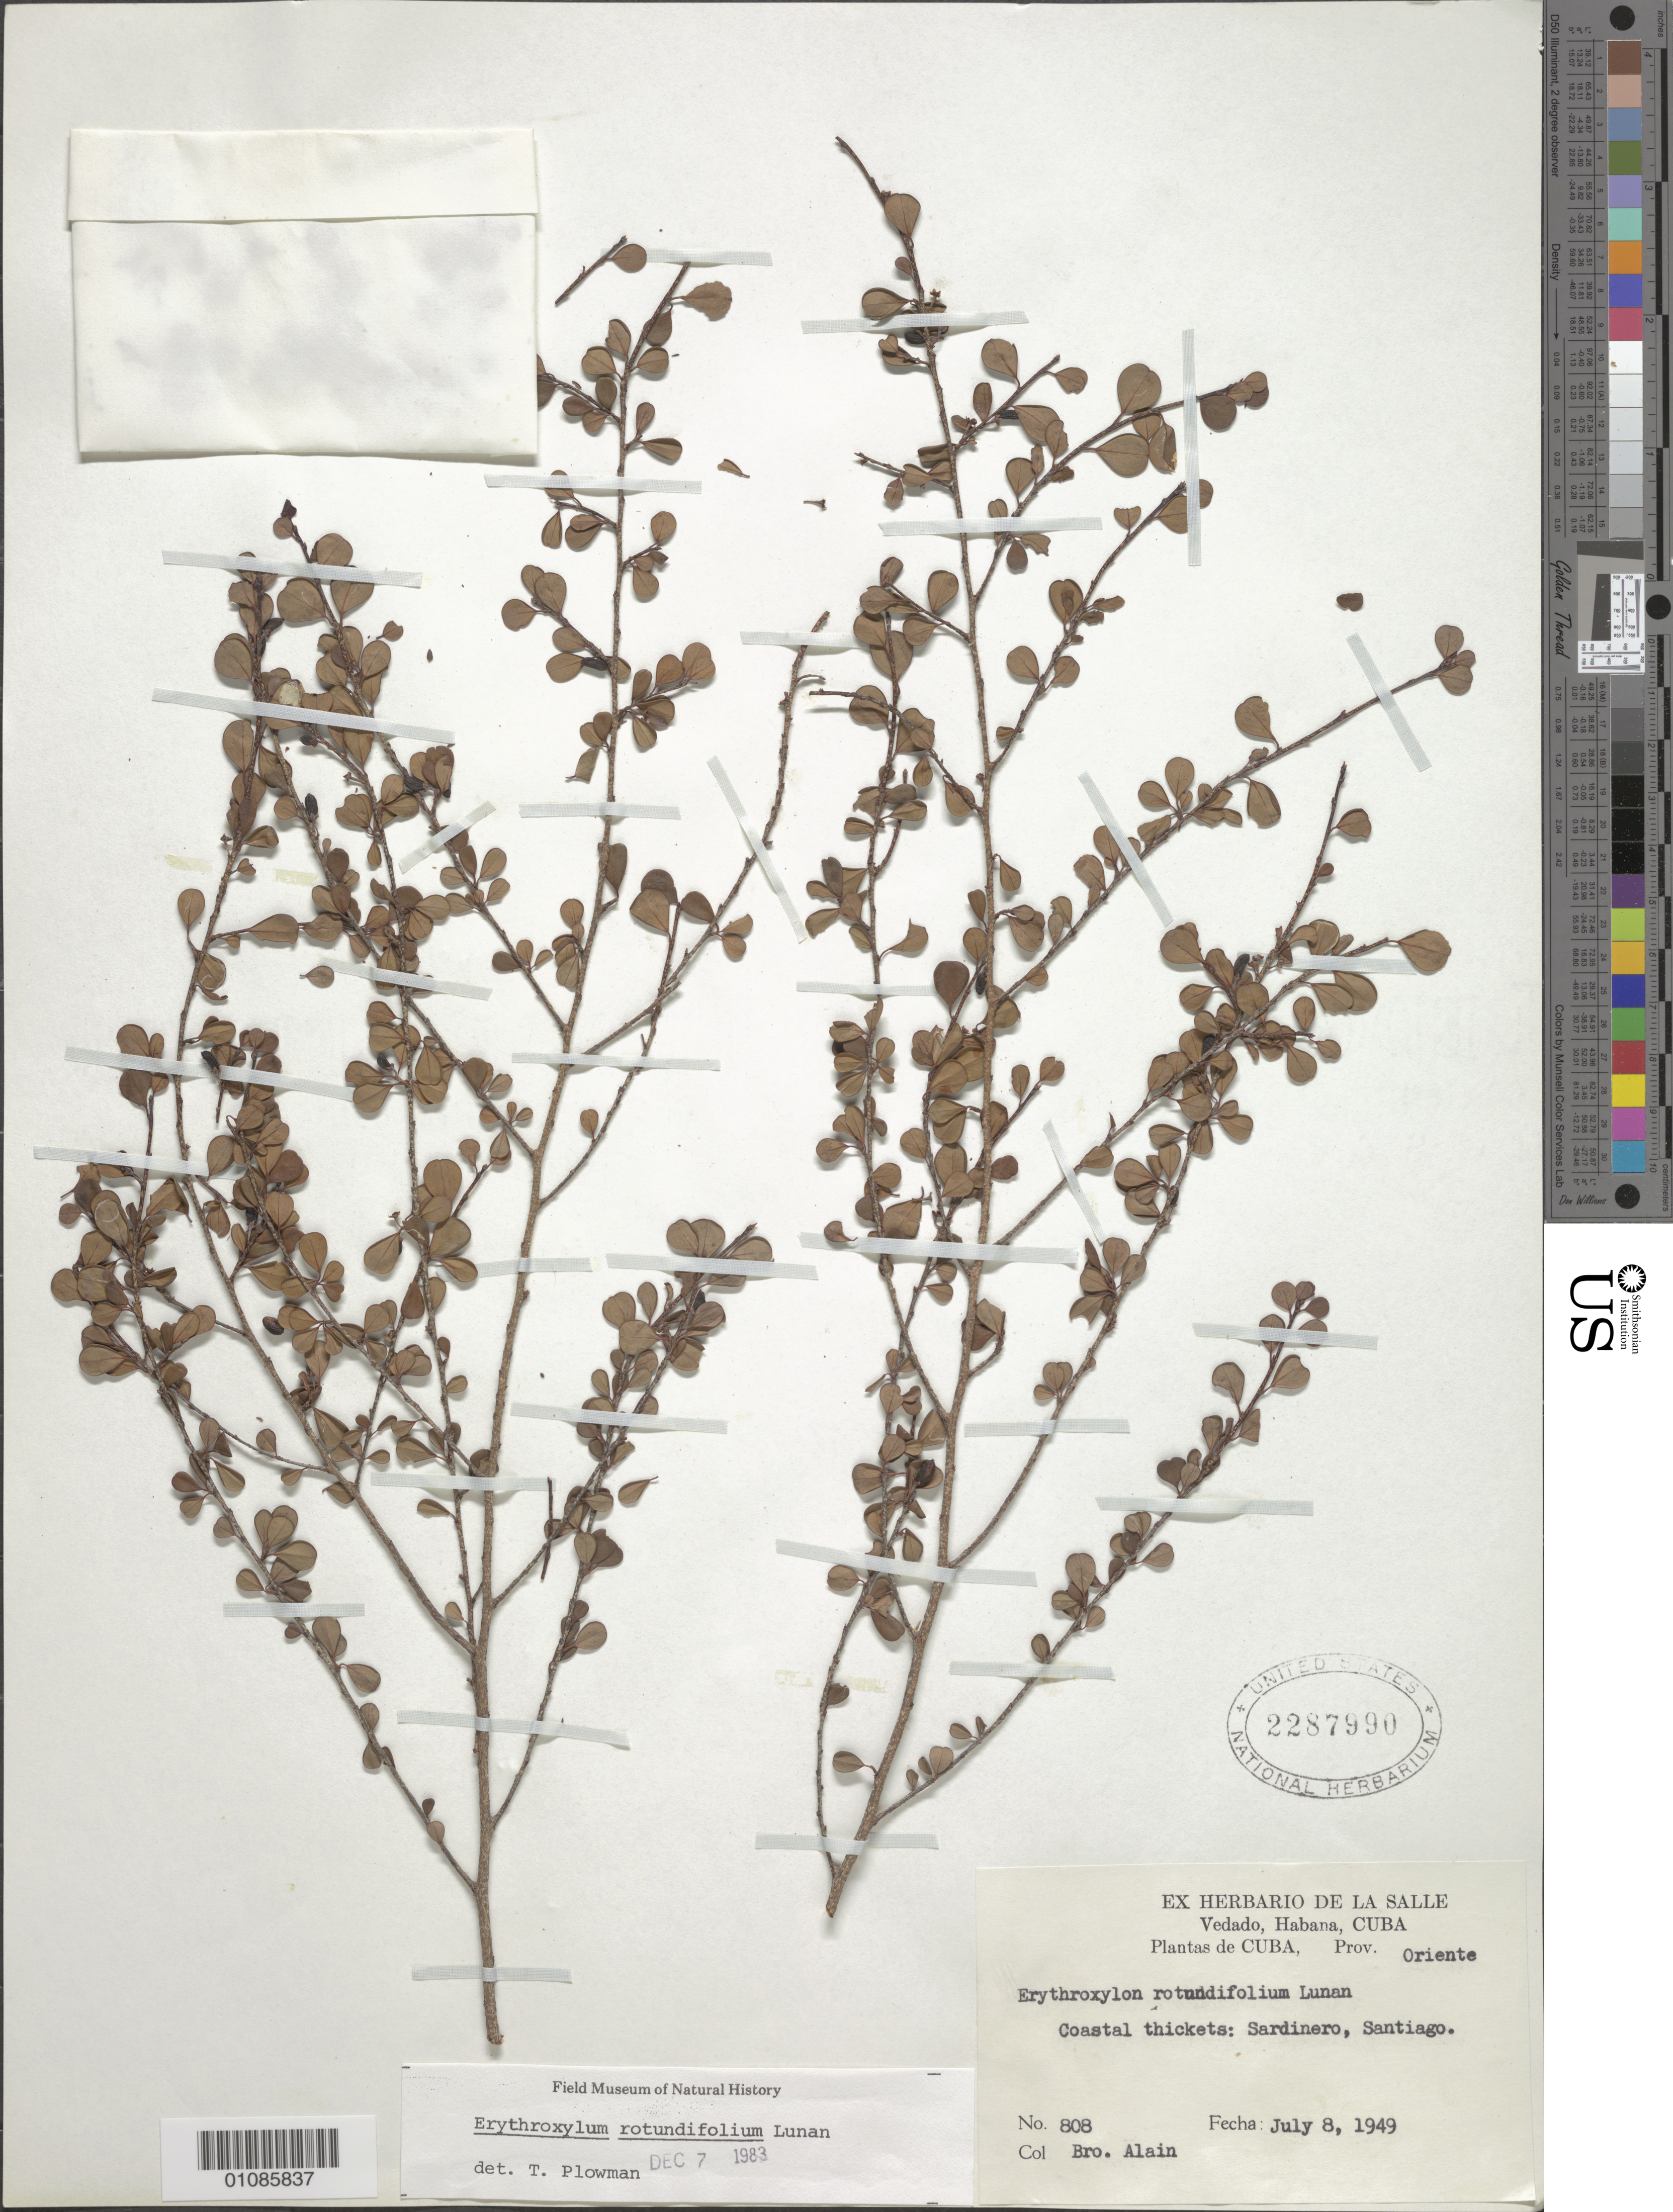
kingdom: Plantae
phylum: Tracheophyta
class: Magnoliopsida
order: Malpighiales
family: Erythroxylaceae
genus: Erythroxylum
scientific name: Erythroxylum rotundifolium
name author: Lunan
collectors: A. H. Liogier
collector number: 808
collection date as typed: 08 Jul 1949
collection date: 1949-07-08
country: Cuba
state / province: Santiago de Cuba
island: Cuba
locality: Coastal thickets: sardinero, Santiago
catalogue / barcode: US 2287990